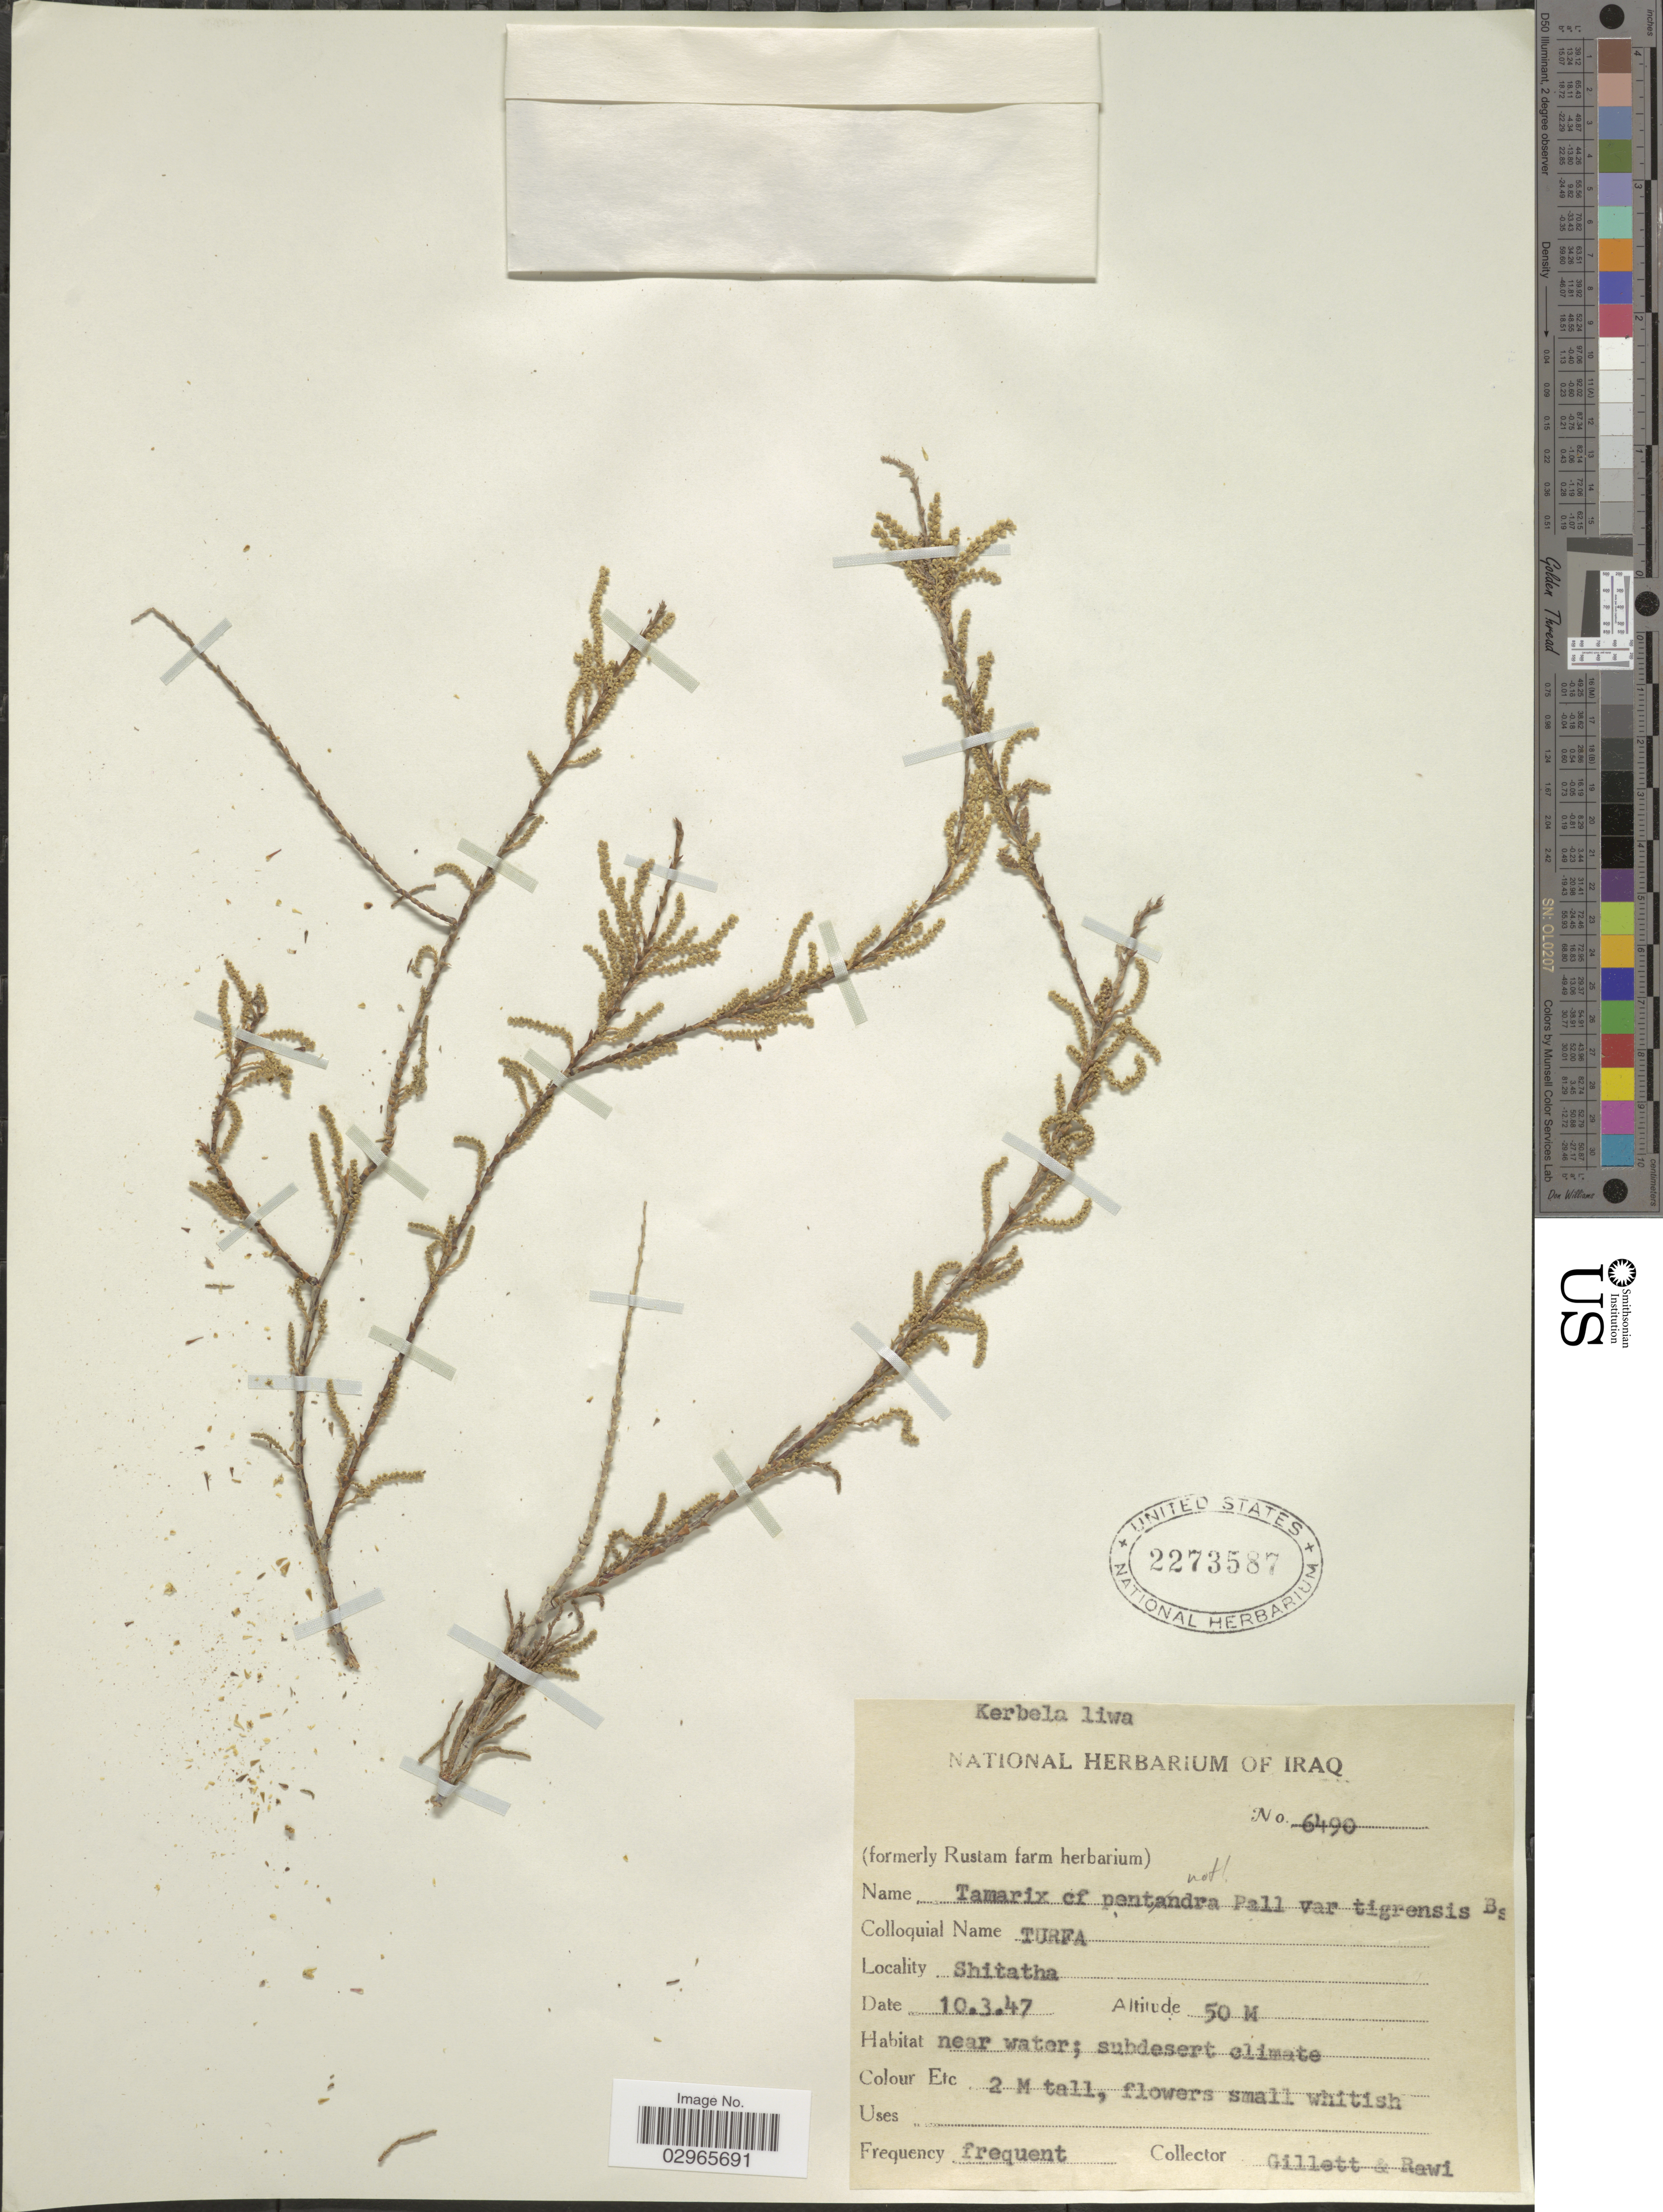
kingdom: Plantae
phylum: Tracheophyta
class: Magnoliopsida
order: Caryophyllales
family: Tamaricaceae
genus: Tamarix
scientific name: Tamarix sp.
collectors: Gillett, -- & -. Rawi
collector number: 6490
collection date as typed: Transcribed d/m/y: 10/3/47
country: Iraq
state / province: Al Karbala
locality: Kerbela liwa. Shitatha.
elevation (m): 50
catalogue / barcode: US 2273587